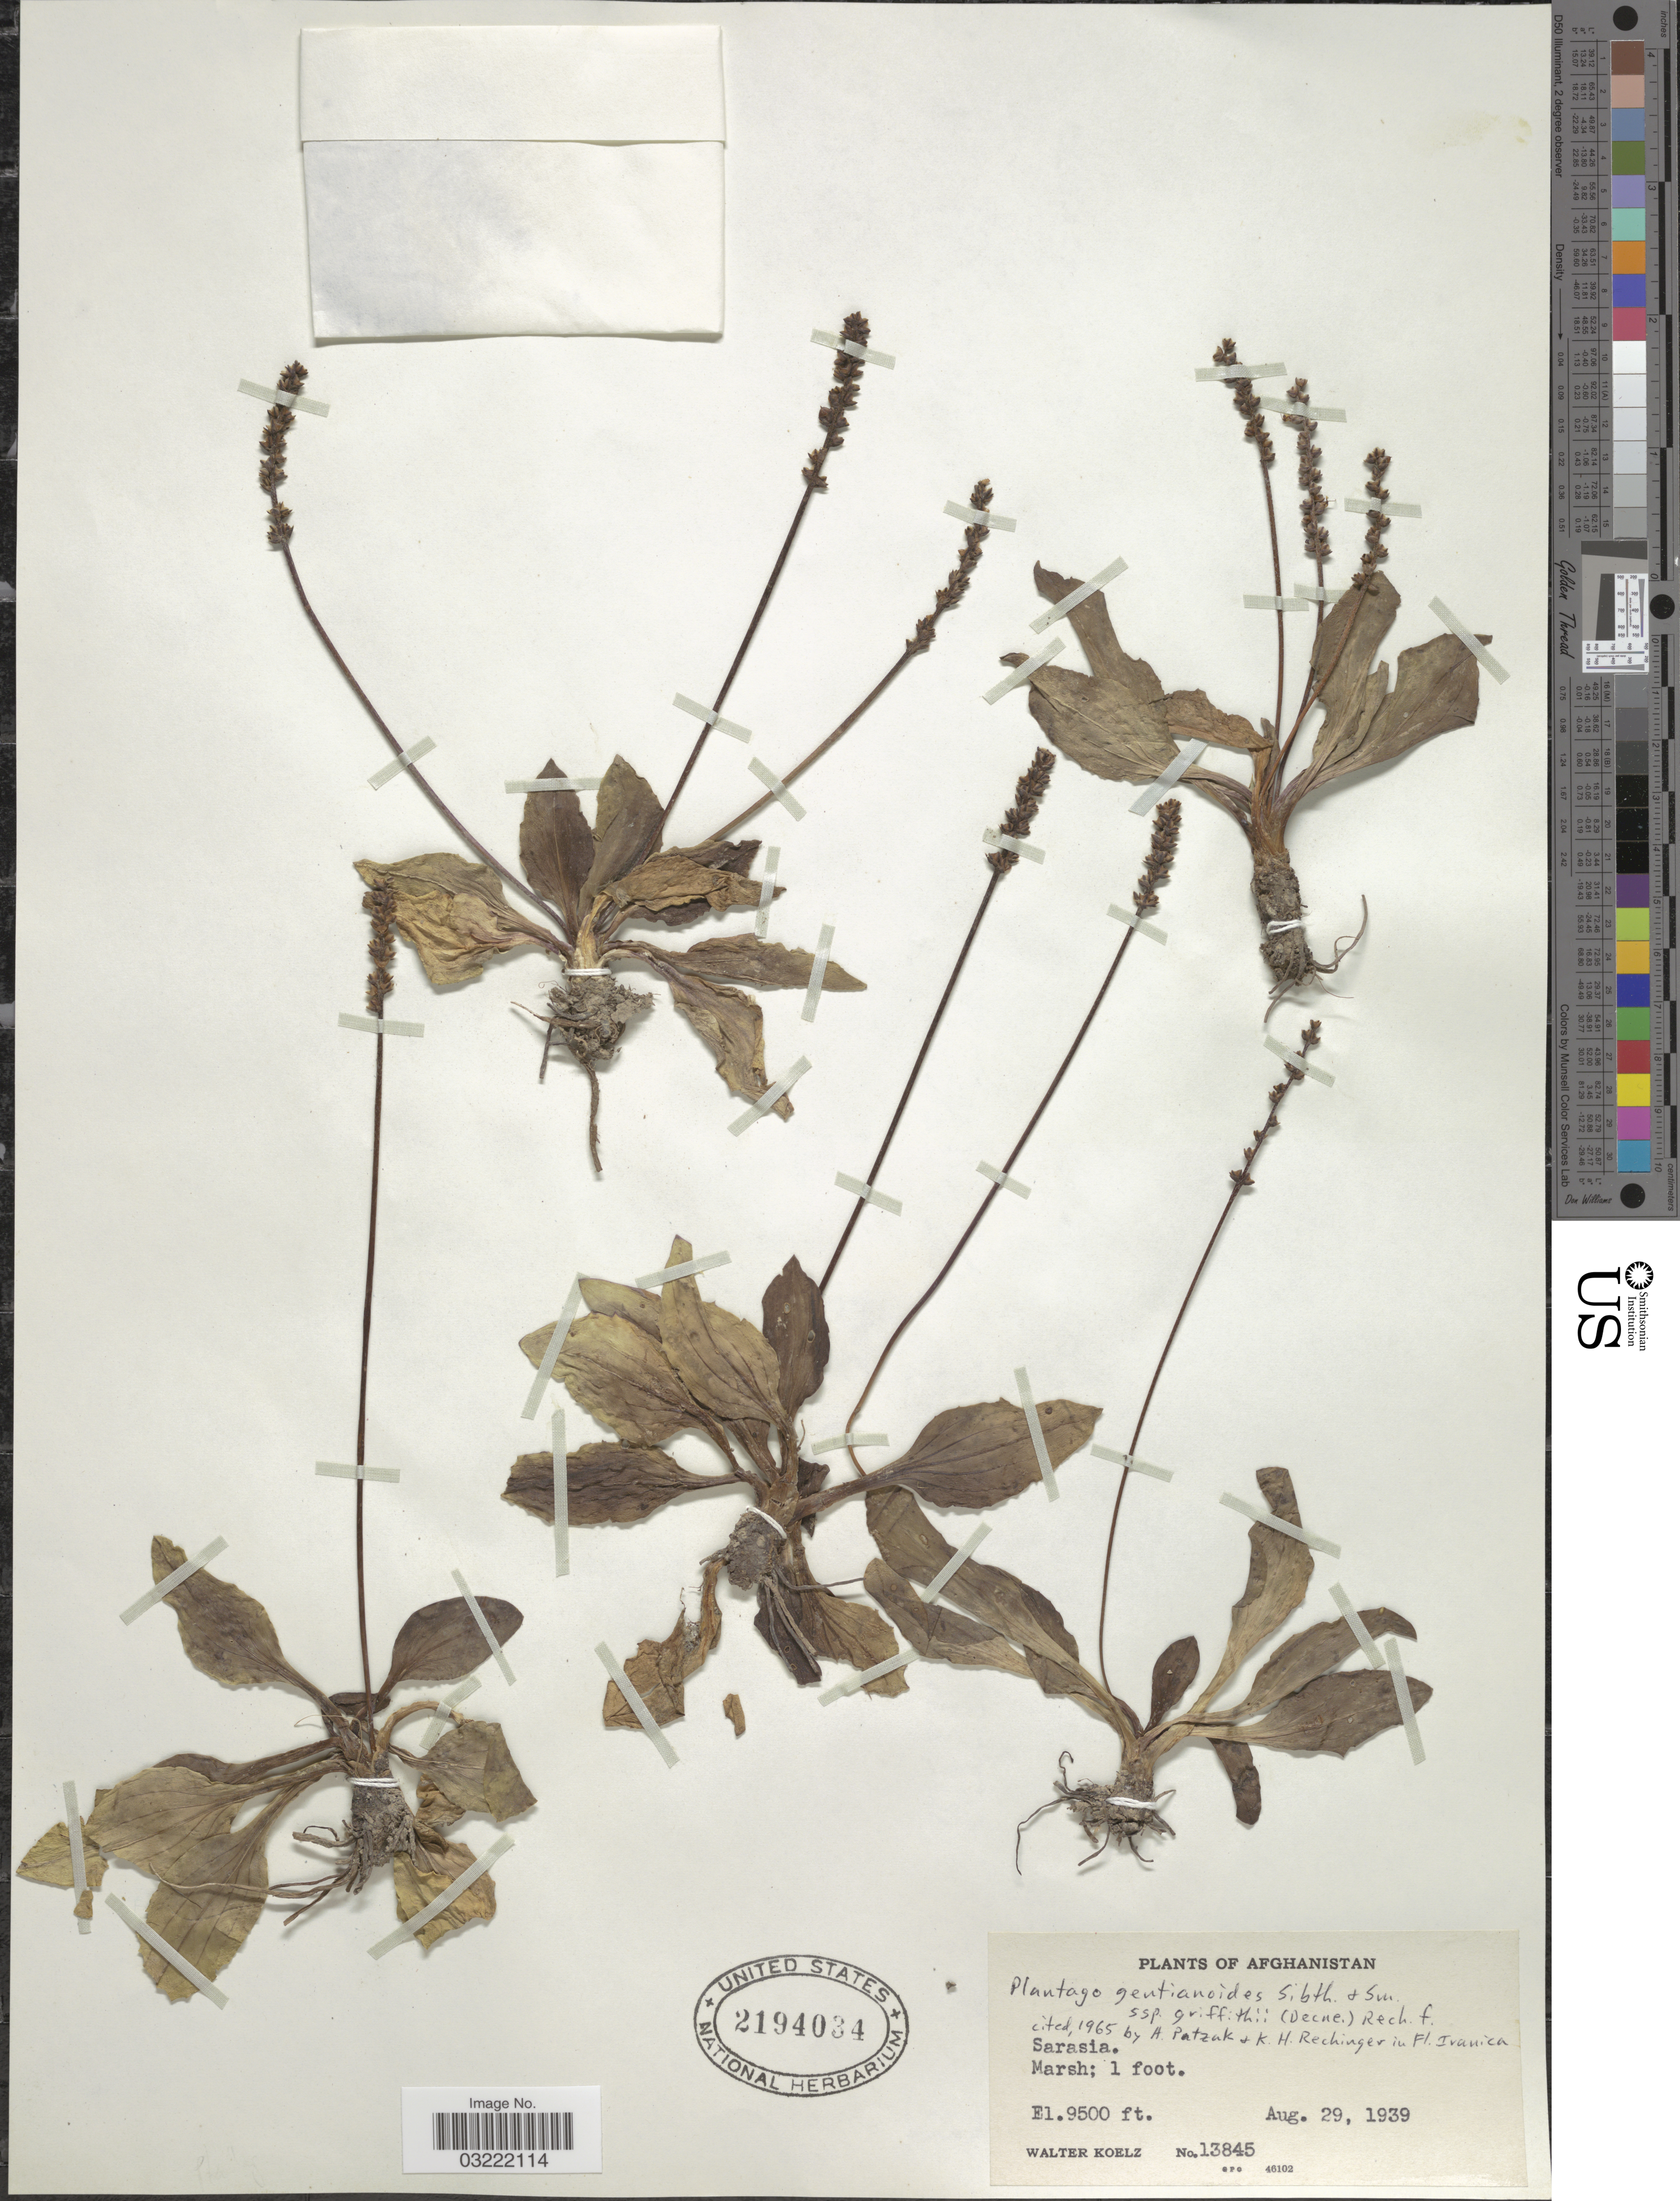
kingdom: Plantae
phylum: Tracheophyta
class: Magnoliopsida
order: Lamiales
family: Plantaginaceae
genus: Plantago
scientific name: Plantago gentianoides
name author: Sibth. & Sm.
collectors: W. N. Koelz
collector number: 13845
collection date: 1939-08-29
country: Afghanistan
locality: Sarasia.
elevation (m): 2896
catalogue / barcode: US 2194034